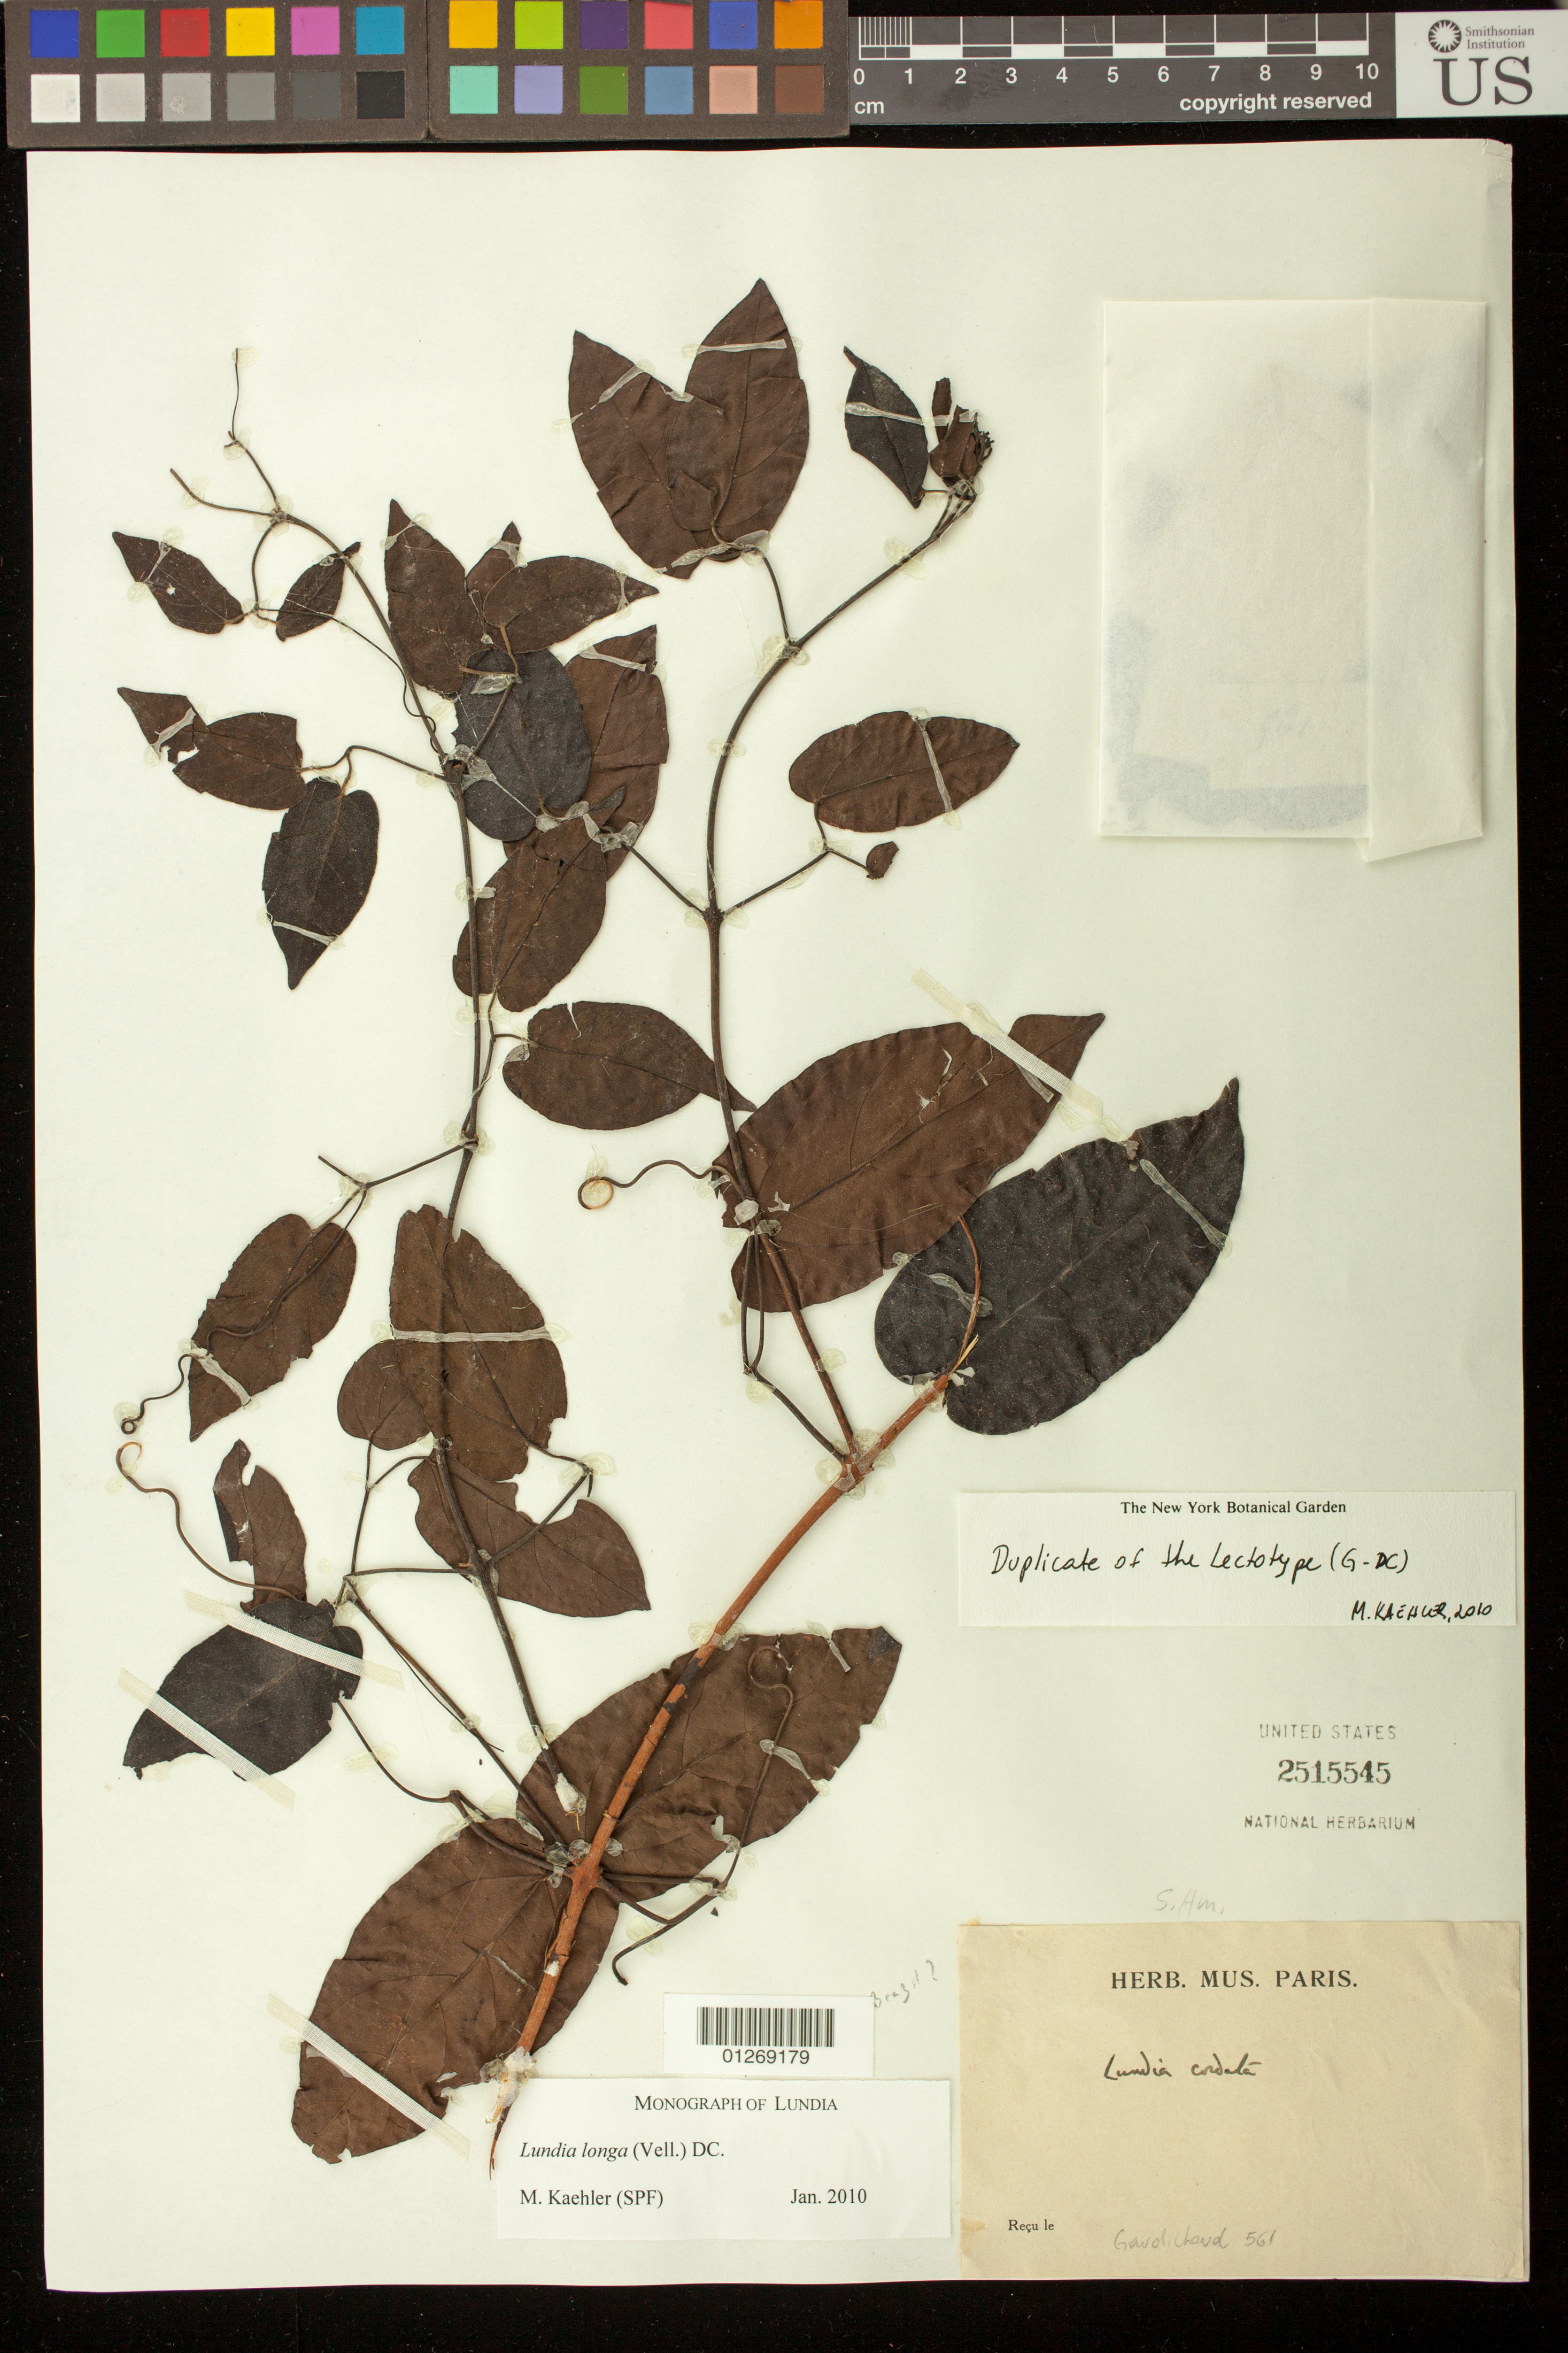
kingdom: Plantae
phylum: Tracheophyta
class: Magnoliopsida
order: Lamiales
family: Bignoniaceae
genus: Lundia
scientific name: Lundia pubescens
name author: DC.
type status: Type Collection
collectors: C. Gaudichaud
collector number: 561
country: Brazil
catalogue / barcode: US 2515545